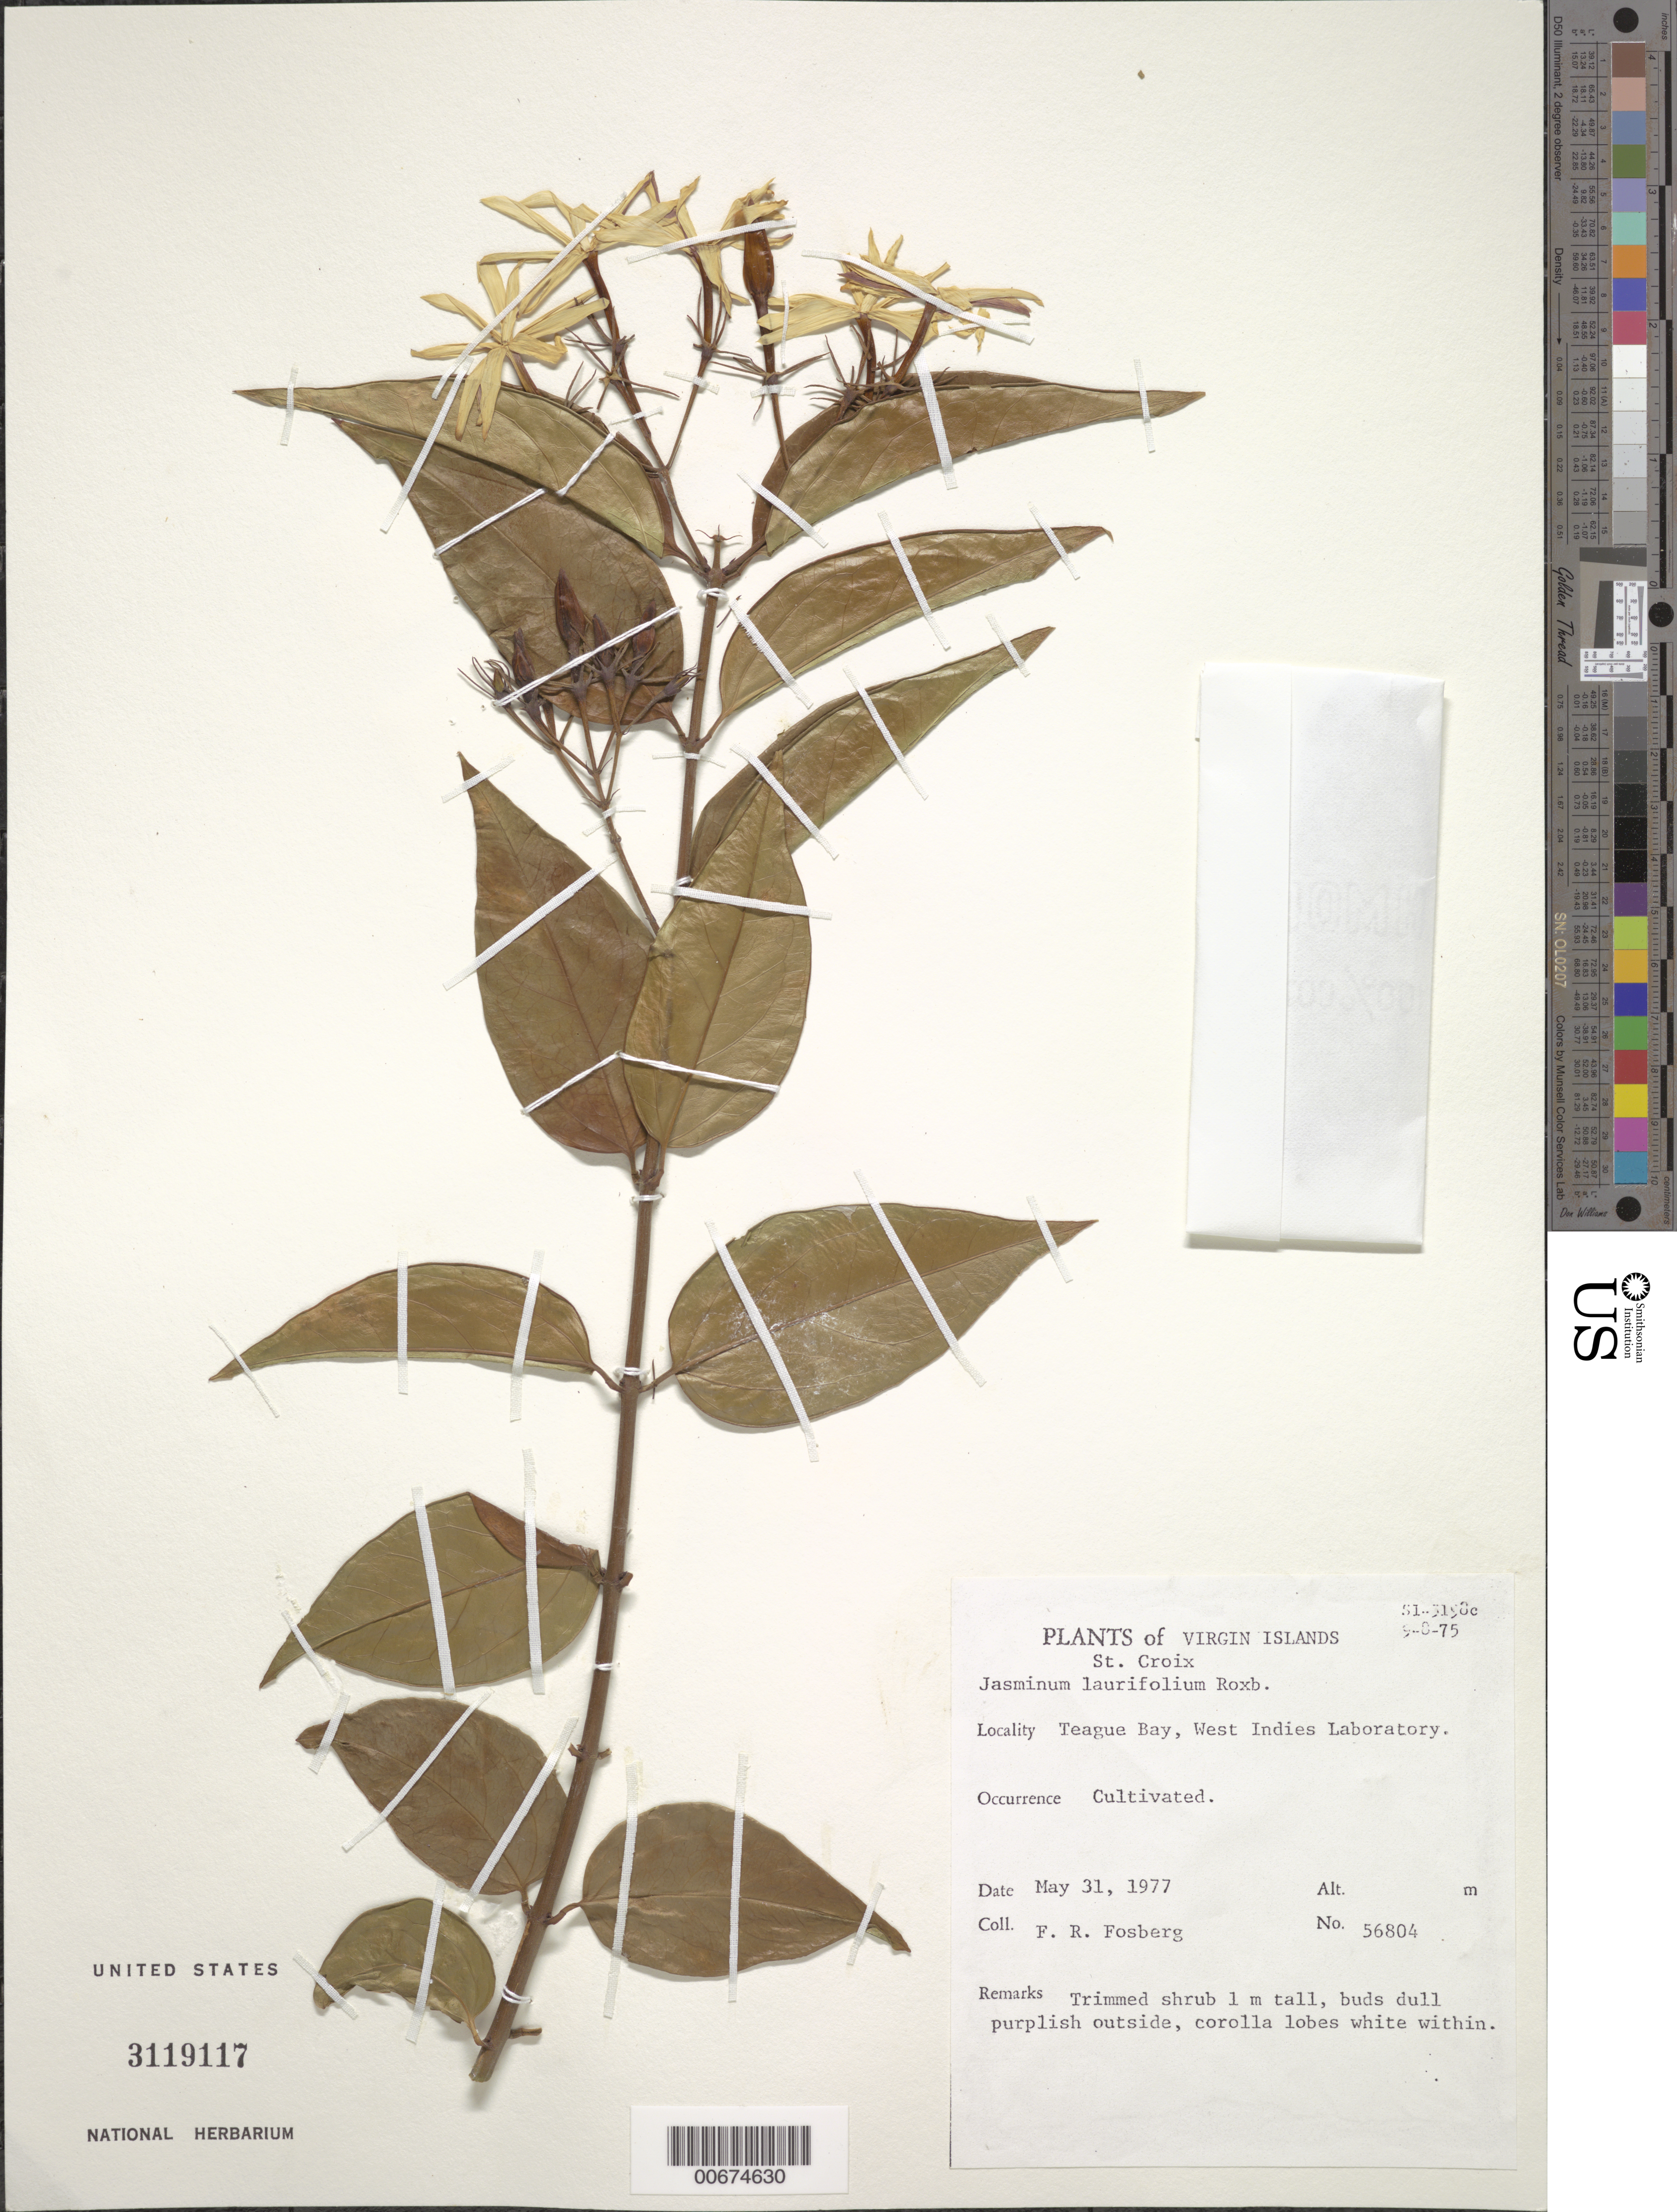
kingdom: Plantae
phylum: Tracheophyta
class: Magnoliopsida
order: Lamiales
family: Oleaceae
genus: Jasminum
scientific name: Jasminum laurifolium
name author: Roxb.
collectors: F. R. Fosberg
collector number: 56804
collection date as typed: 31 May 1977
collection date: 1977-05-31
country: U.S. Virgin Islands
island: St. Croix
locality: Teague Bay, West Indies Laboratory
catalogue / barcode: US 3119117